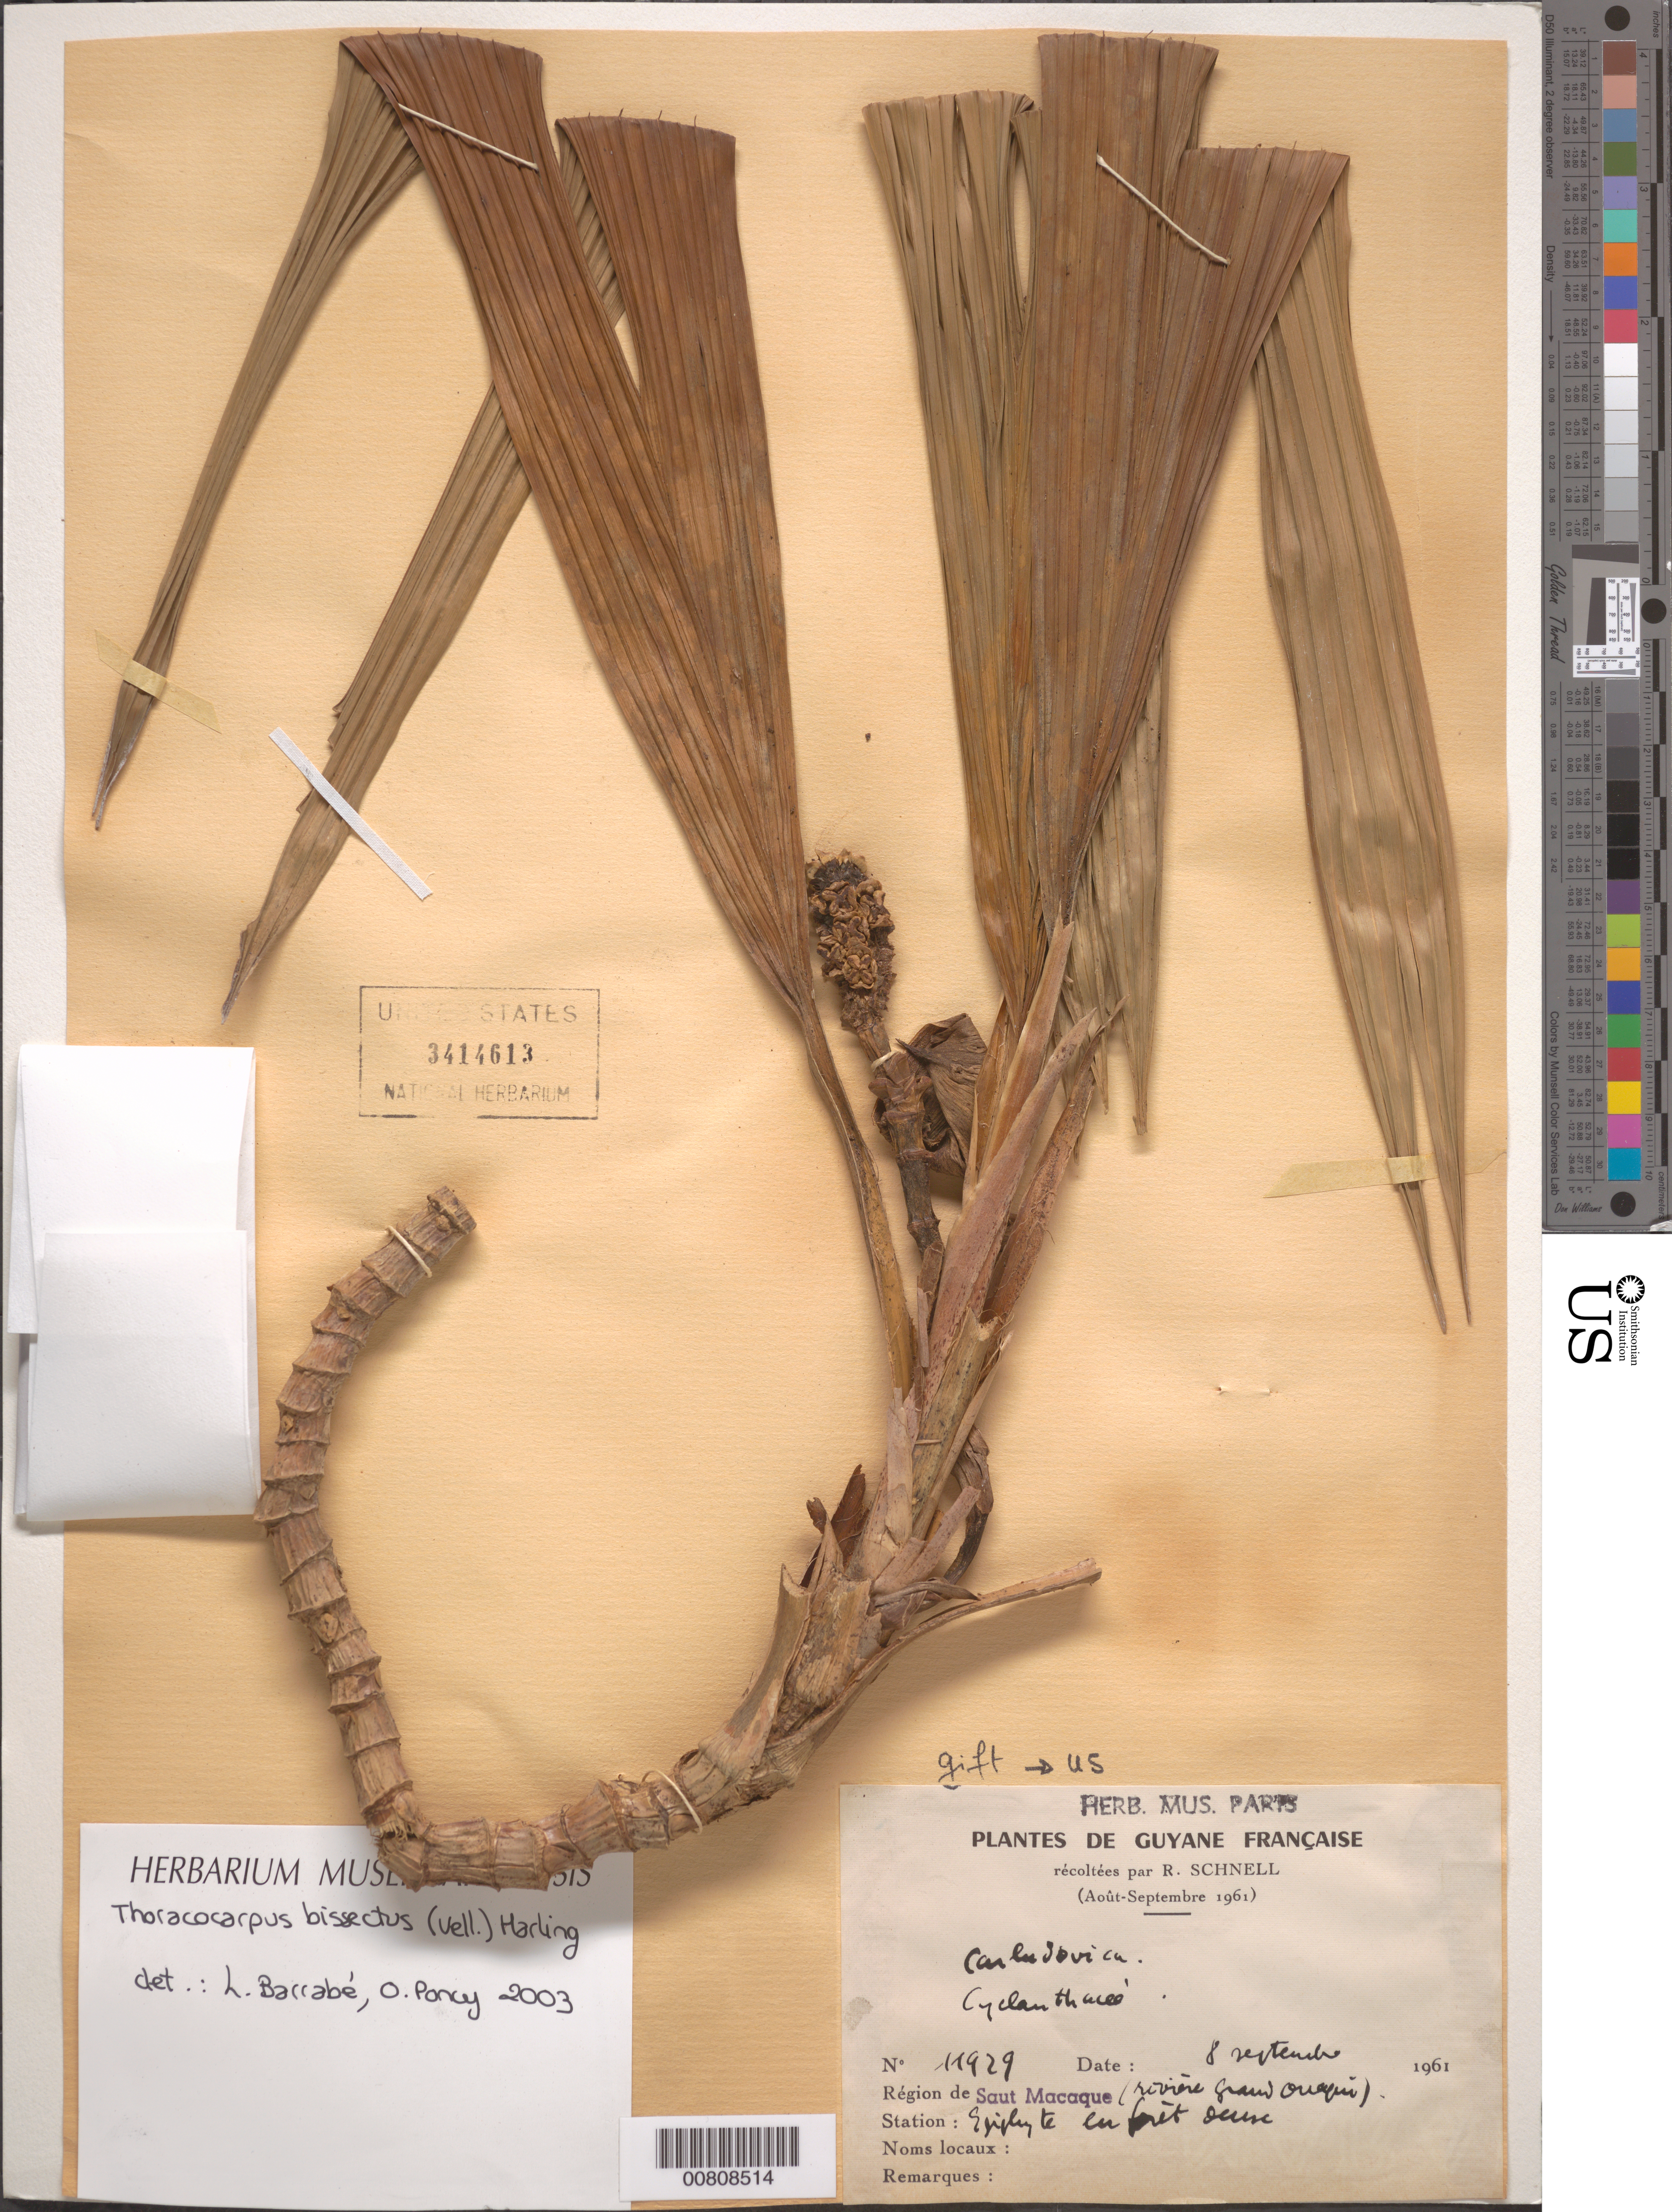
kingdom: Plantae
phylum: Tracheophyta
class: Liliopsida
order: Pandanales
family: Cyclanthaceae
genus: Thoracocarpus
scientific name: Thoracocarpus bissectus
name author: (Vell.) Harling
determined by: Poncy, O.; Barrabé, L.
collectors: R. A. Schnell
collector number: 11929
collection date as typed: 8-Sep-61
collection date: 1961-09-08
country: French Guiana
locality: Saut Macaque, rives du Grand Ouaqui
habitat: In open forest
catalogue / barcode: US 3414613